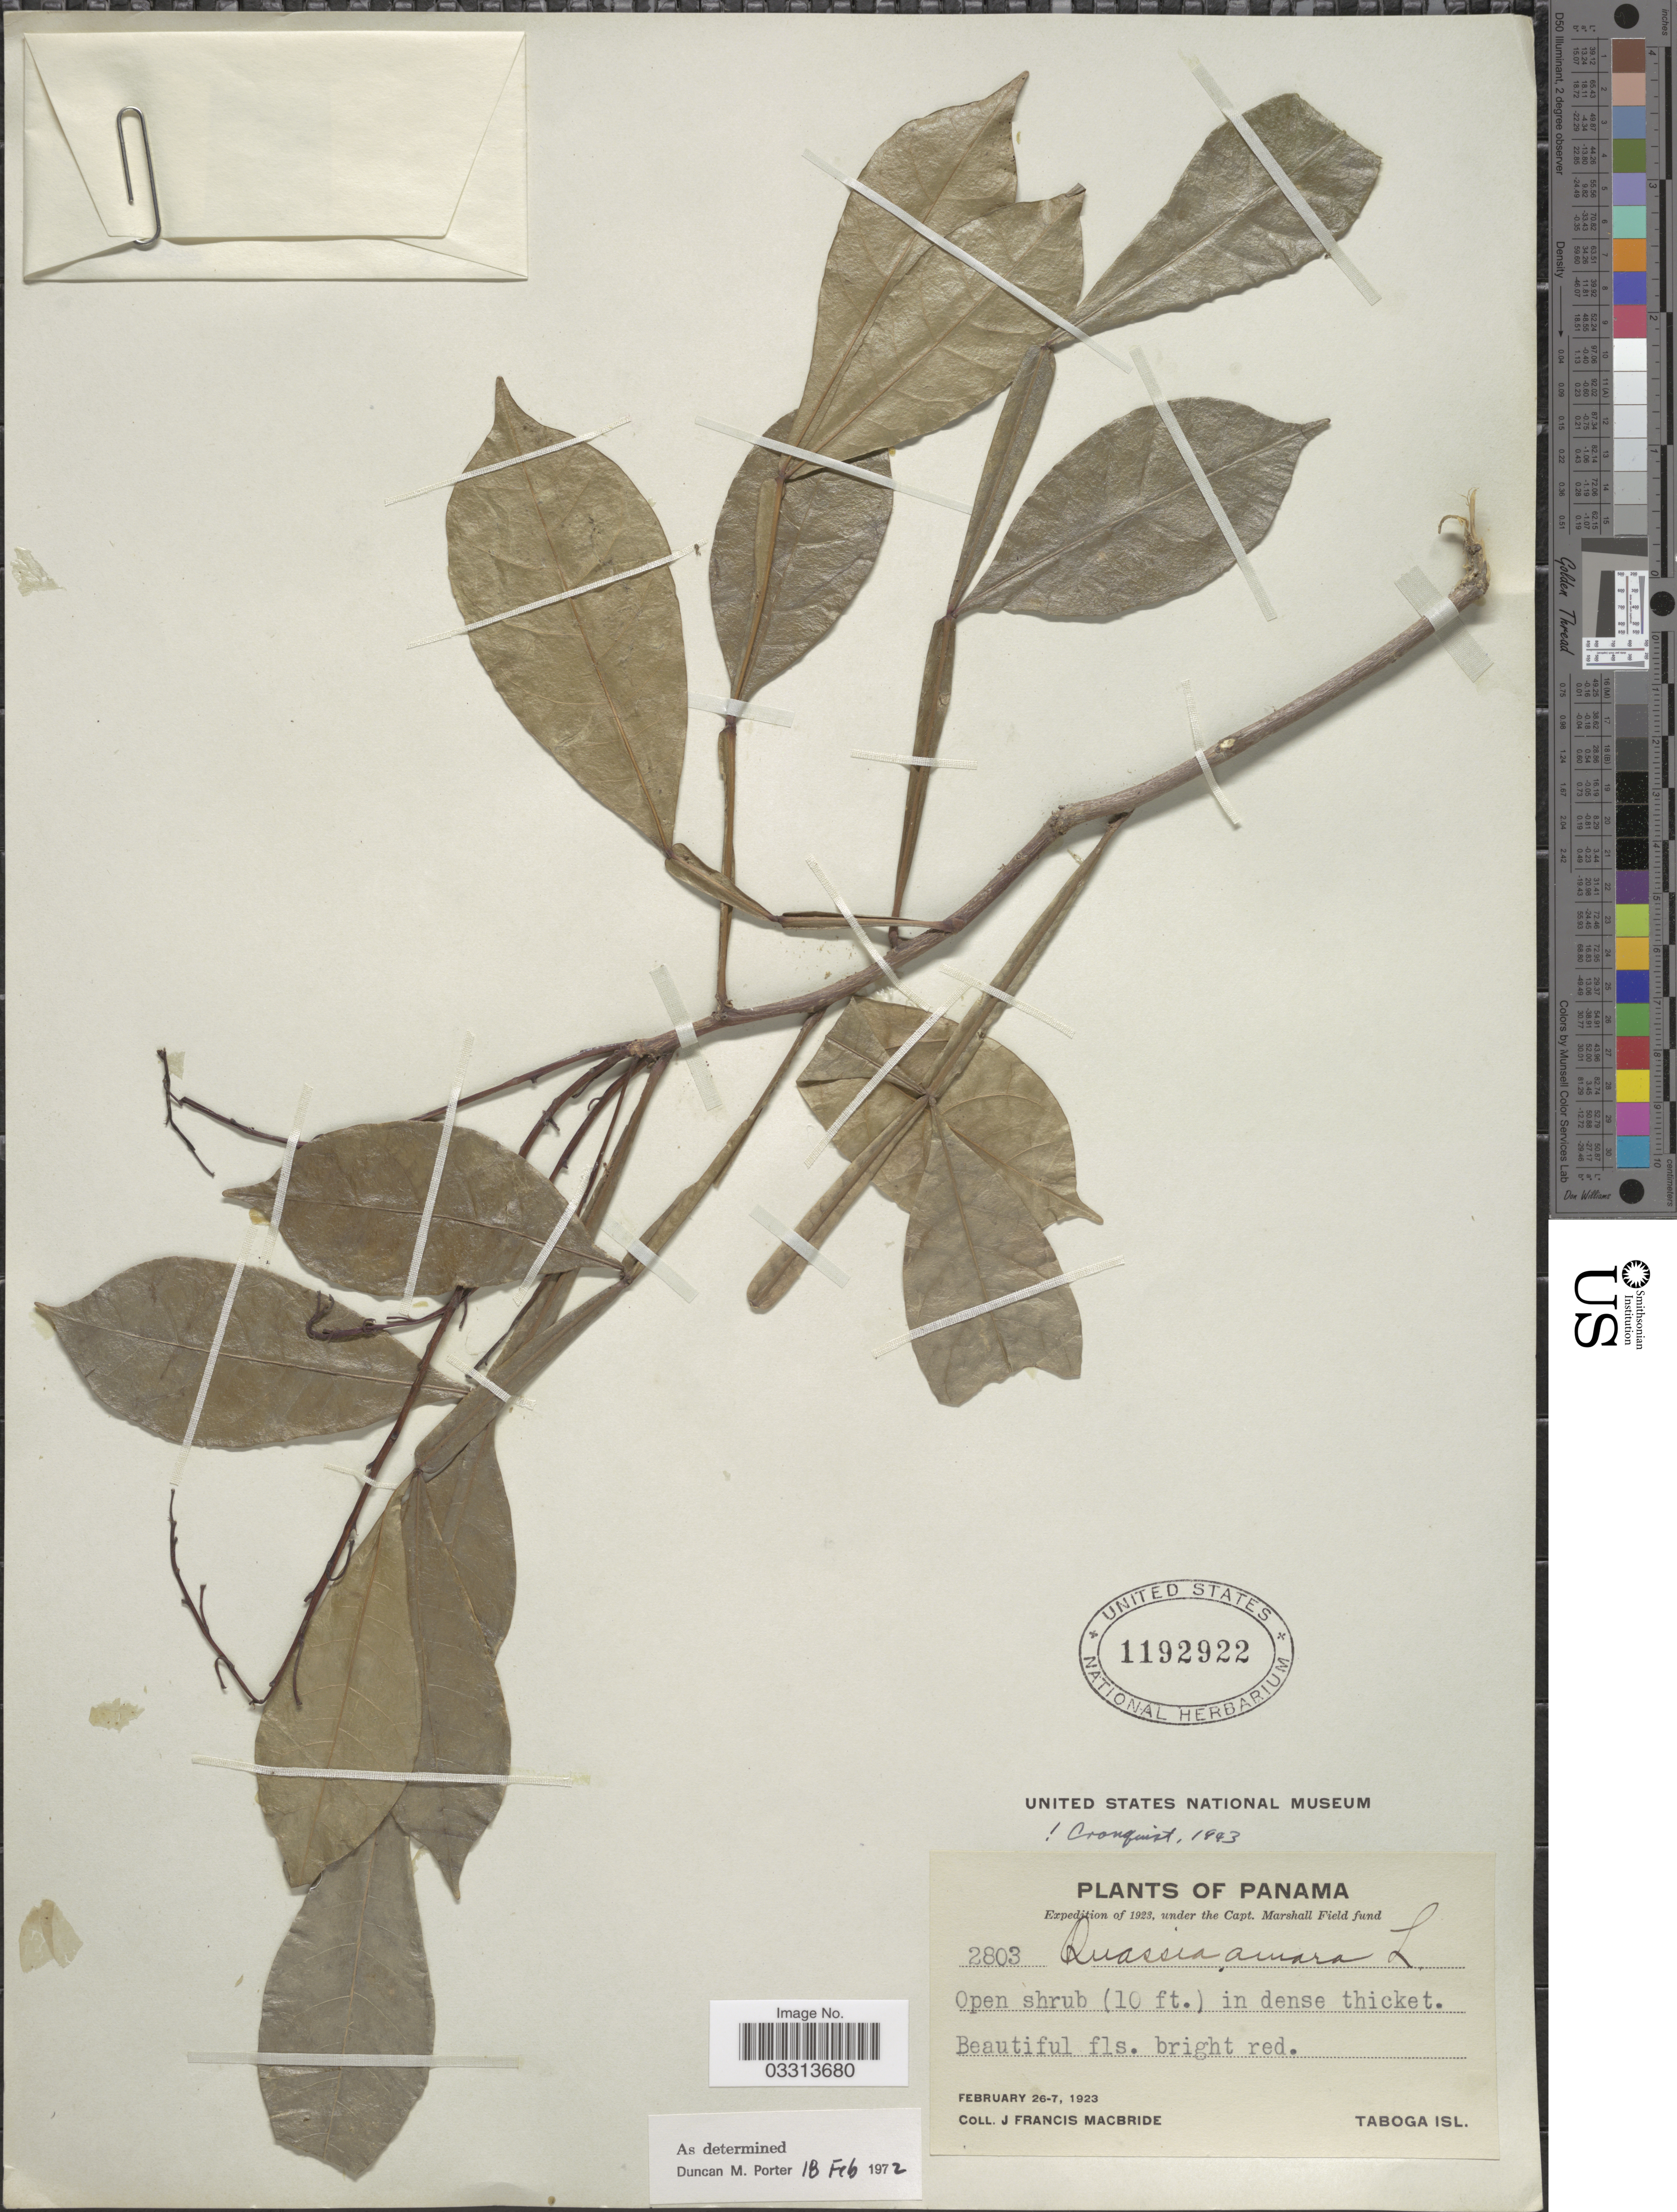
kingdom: Plantae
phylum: Tracheophyta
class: Magnoliopsida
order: Sapindales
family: Simaroubaceae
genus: Quassia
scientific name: Quassia amara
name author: L.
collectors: J. F. Macbride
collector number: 2803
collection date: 1923-02-07/1923-02-26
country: Panama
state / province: Panamá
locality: Taboga Isl.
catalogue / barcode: US 1192922